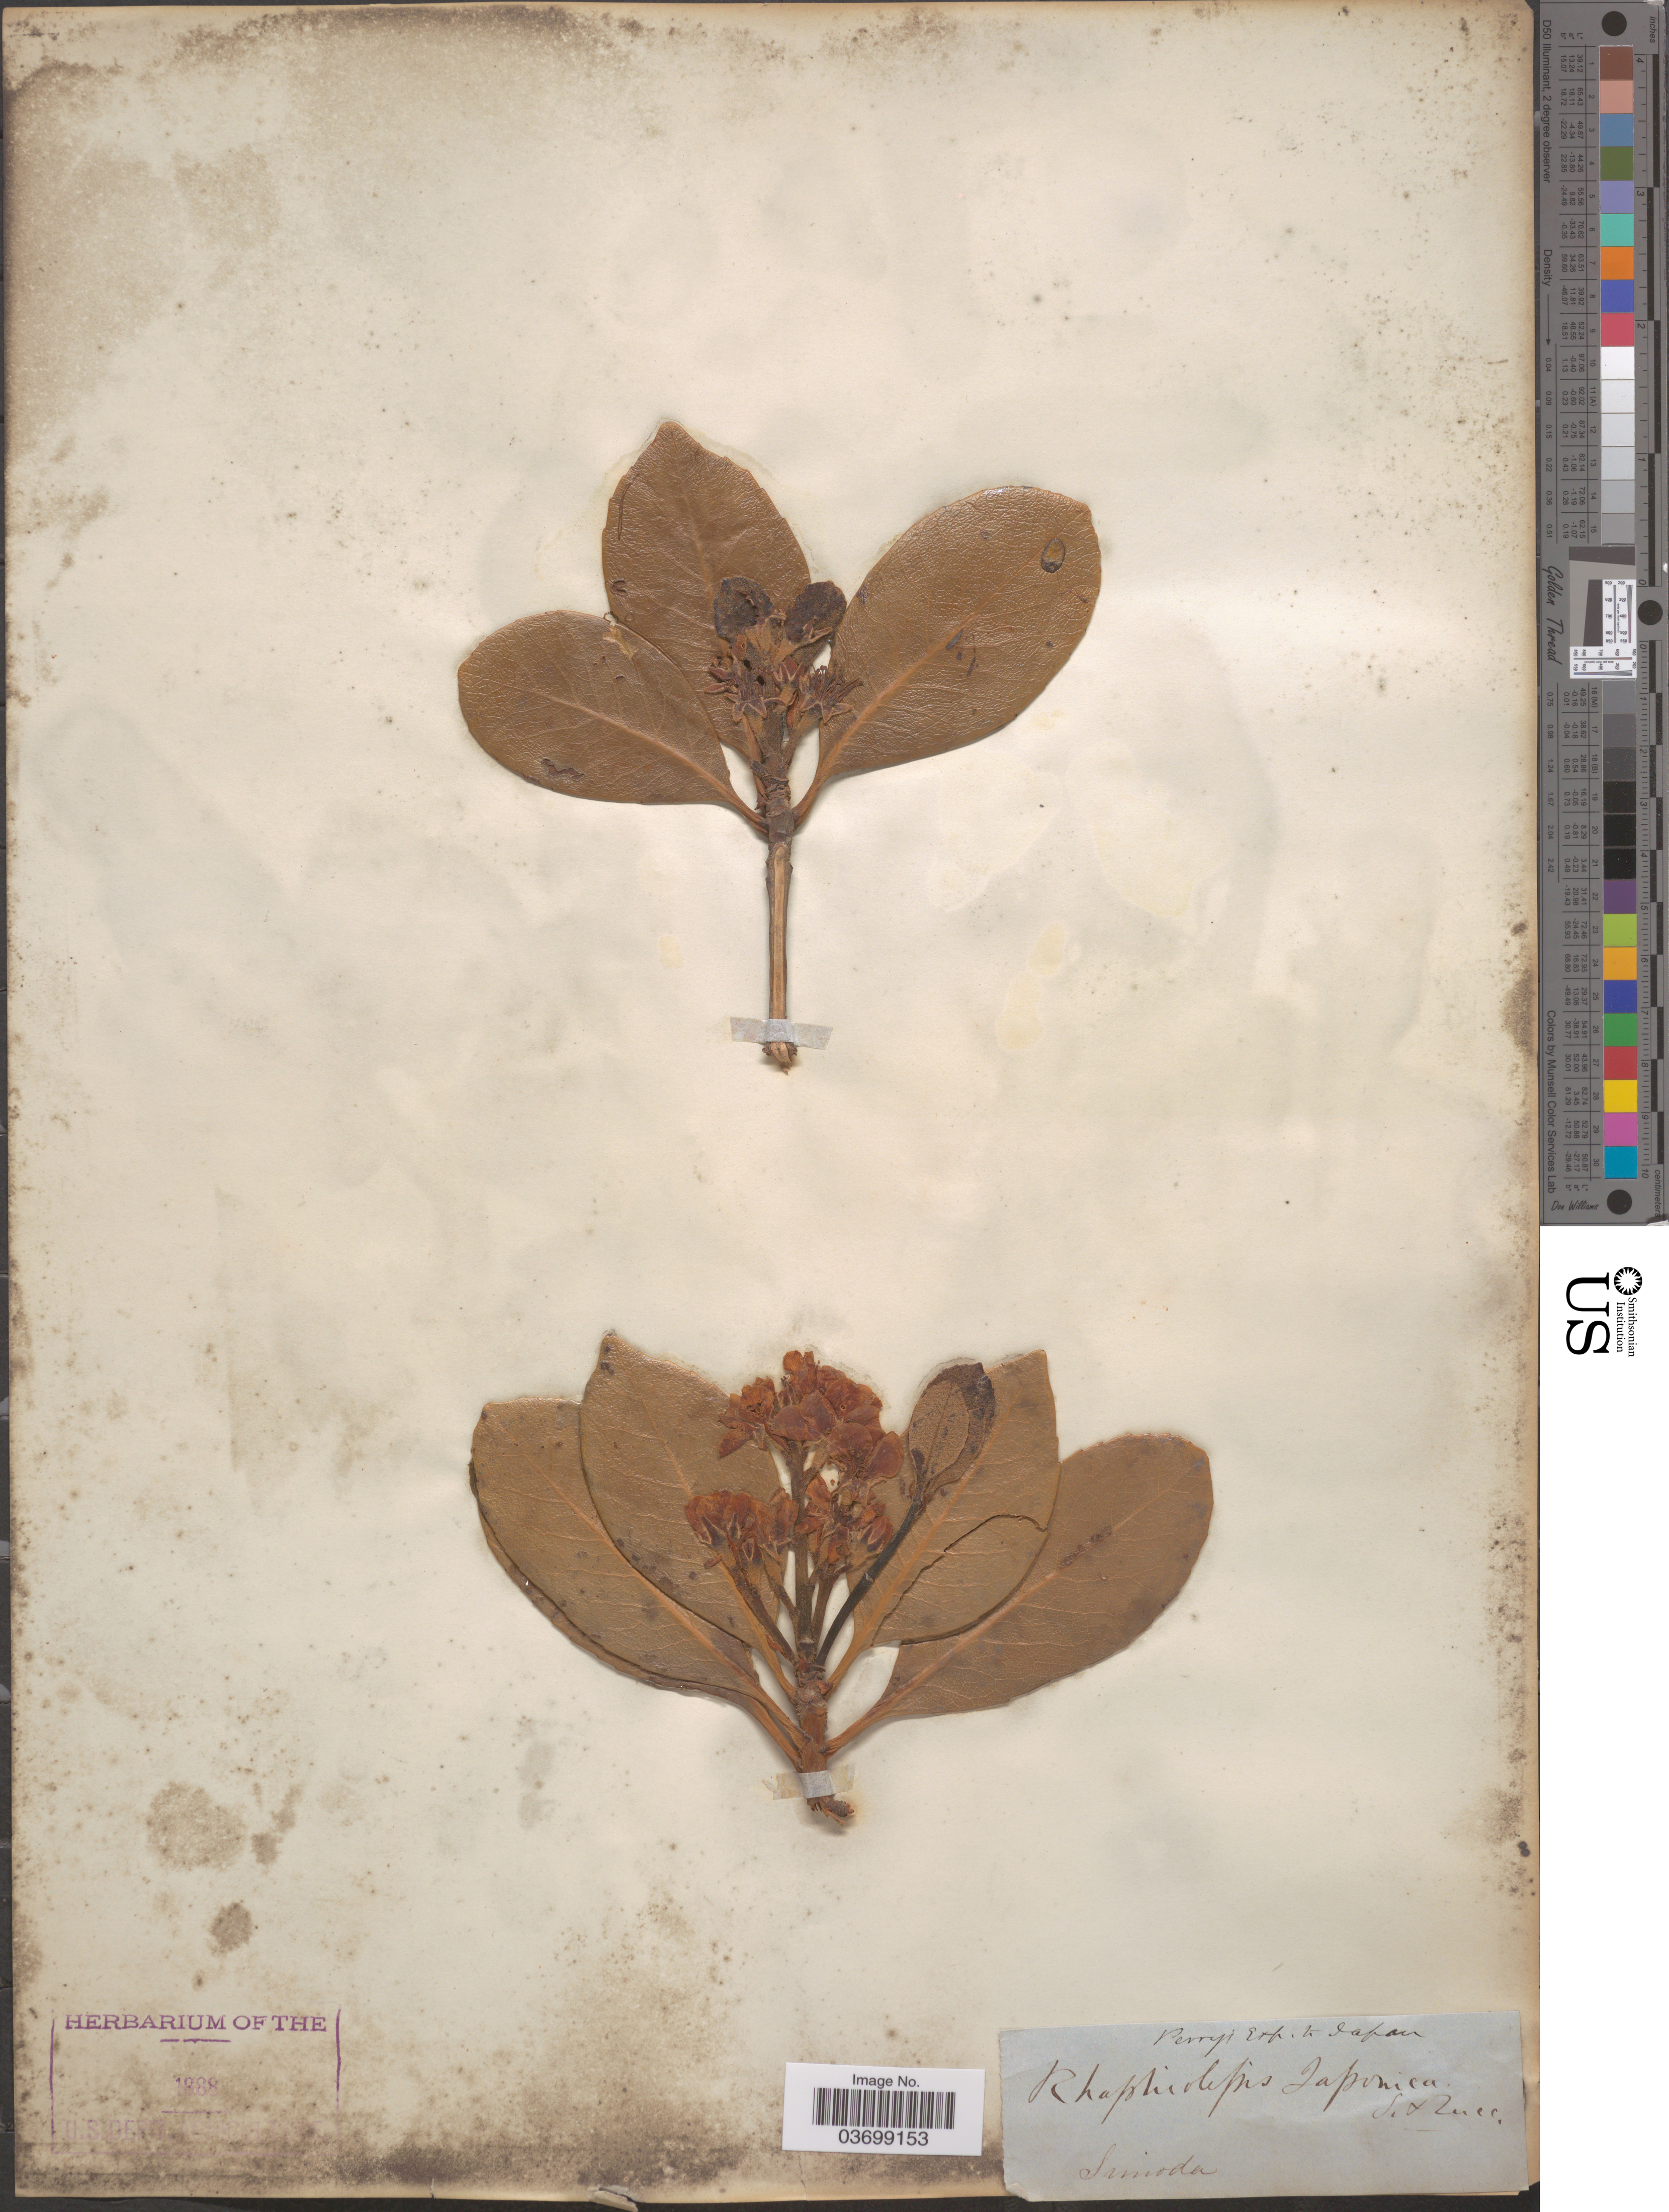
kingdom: Plantae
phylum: Tracheophyta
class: Magnoliopsida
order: Rosales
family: Rosaceae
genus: Rhaphiolepis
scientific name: Rhaphiolepis umbellata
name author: (Thunb.) Makino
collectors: -- Perry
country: Japan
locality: Simoda.